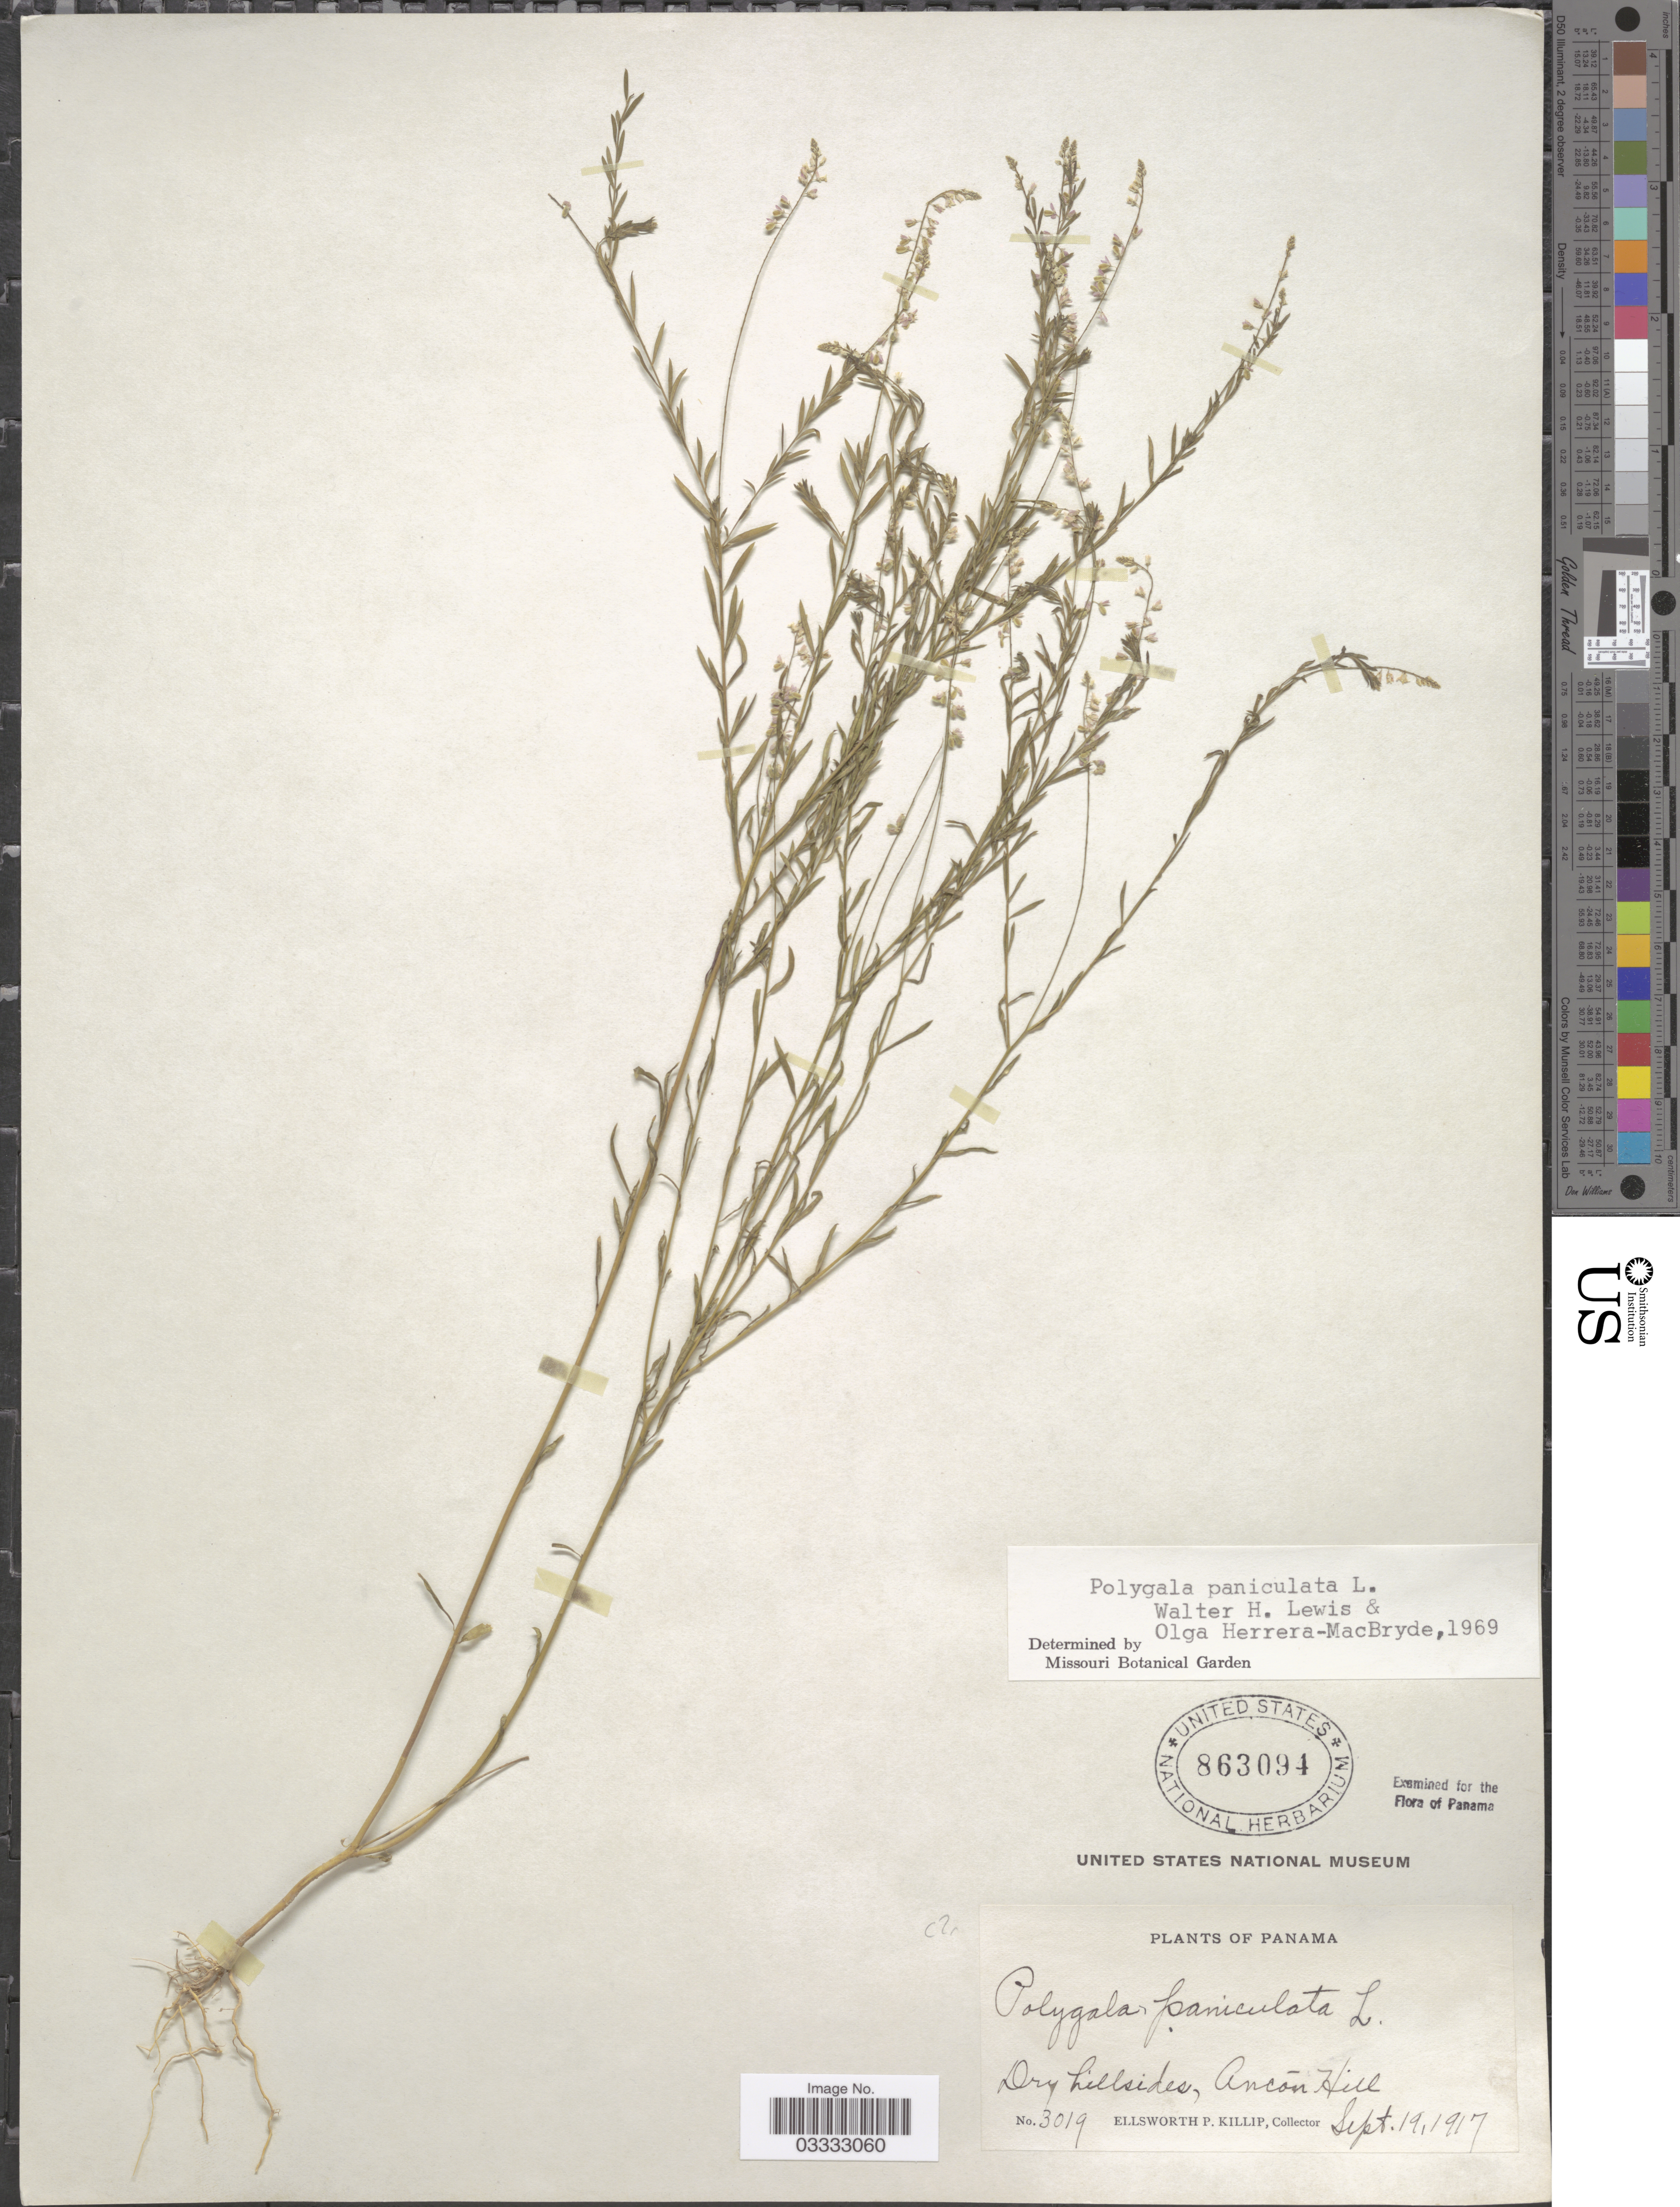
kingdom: Plantae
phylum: Tracheophyta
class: Magnoliopsida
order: Fabales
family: Polygalaceae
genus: Polygala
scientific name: Polygala paniculata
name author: L.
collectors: E. P. Killip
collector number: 3019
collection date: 1917-09-19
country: Panama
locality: Dry hillsides, Ancón Hill.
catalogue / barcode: US 863094